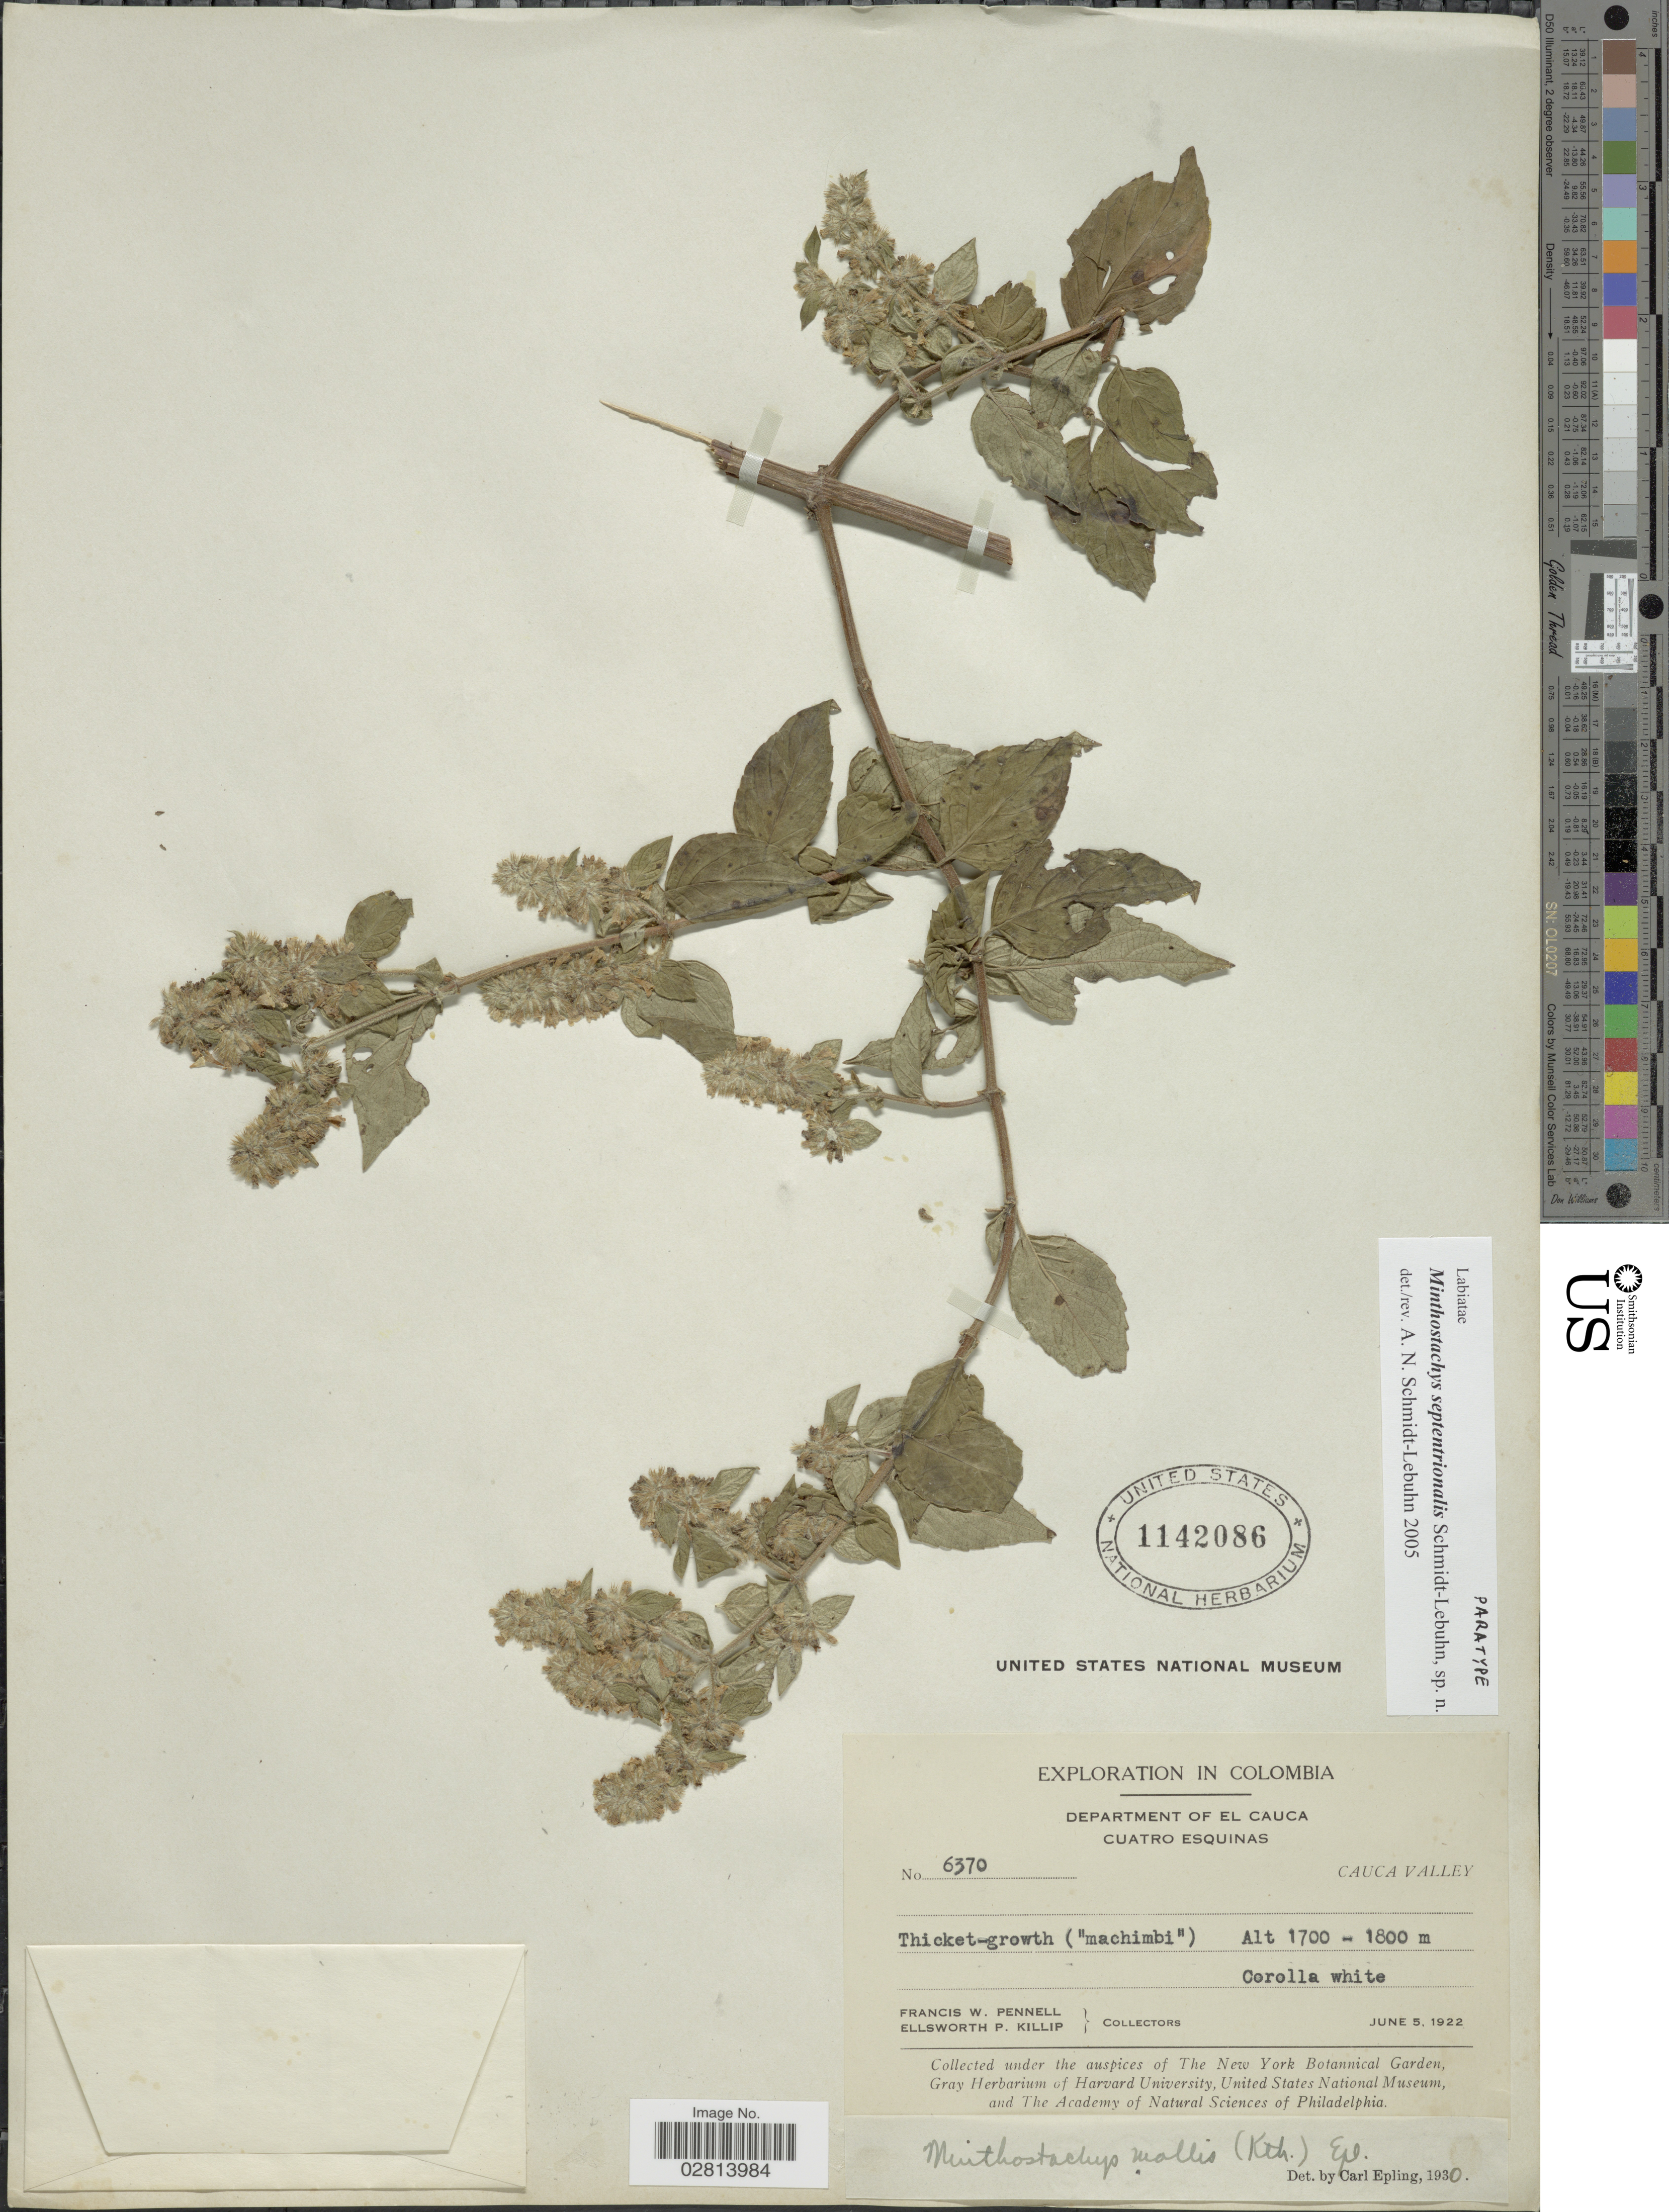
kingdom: Plantae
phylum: Tracheophyta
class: Magnoliopsida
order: Lamiales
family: Lamiaceae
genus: Minthostachys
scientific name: Minthostachys septentrionalis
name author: Schmidt-Leb.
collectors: F. W. Pennell & E. P. Killip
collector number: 6370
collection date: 1922-06-05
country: Colombia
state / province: Cauca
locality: Department of El Cauca, Cuatro Esquinas, Cauca Valley.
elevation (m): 1700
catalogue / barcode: US 1142086